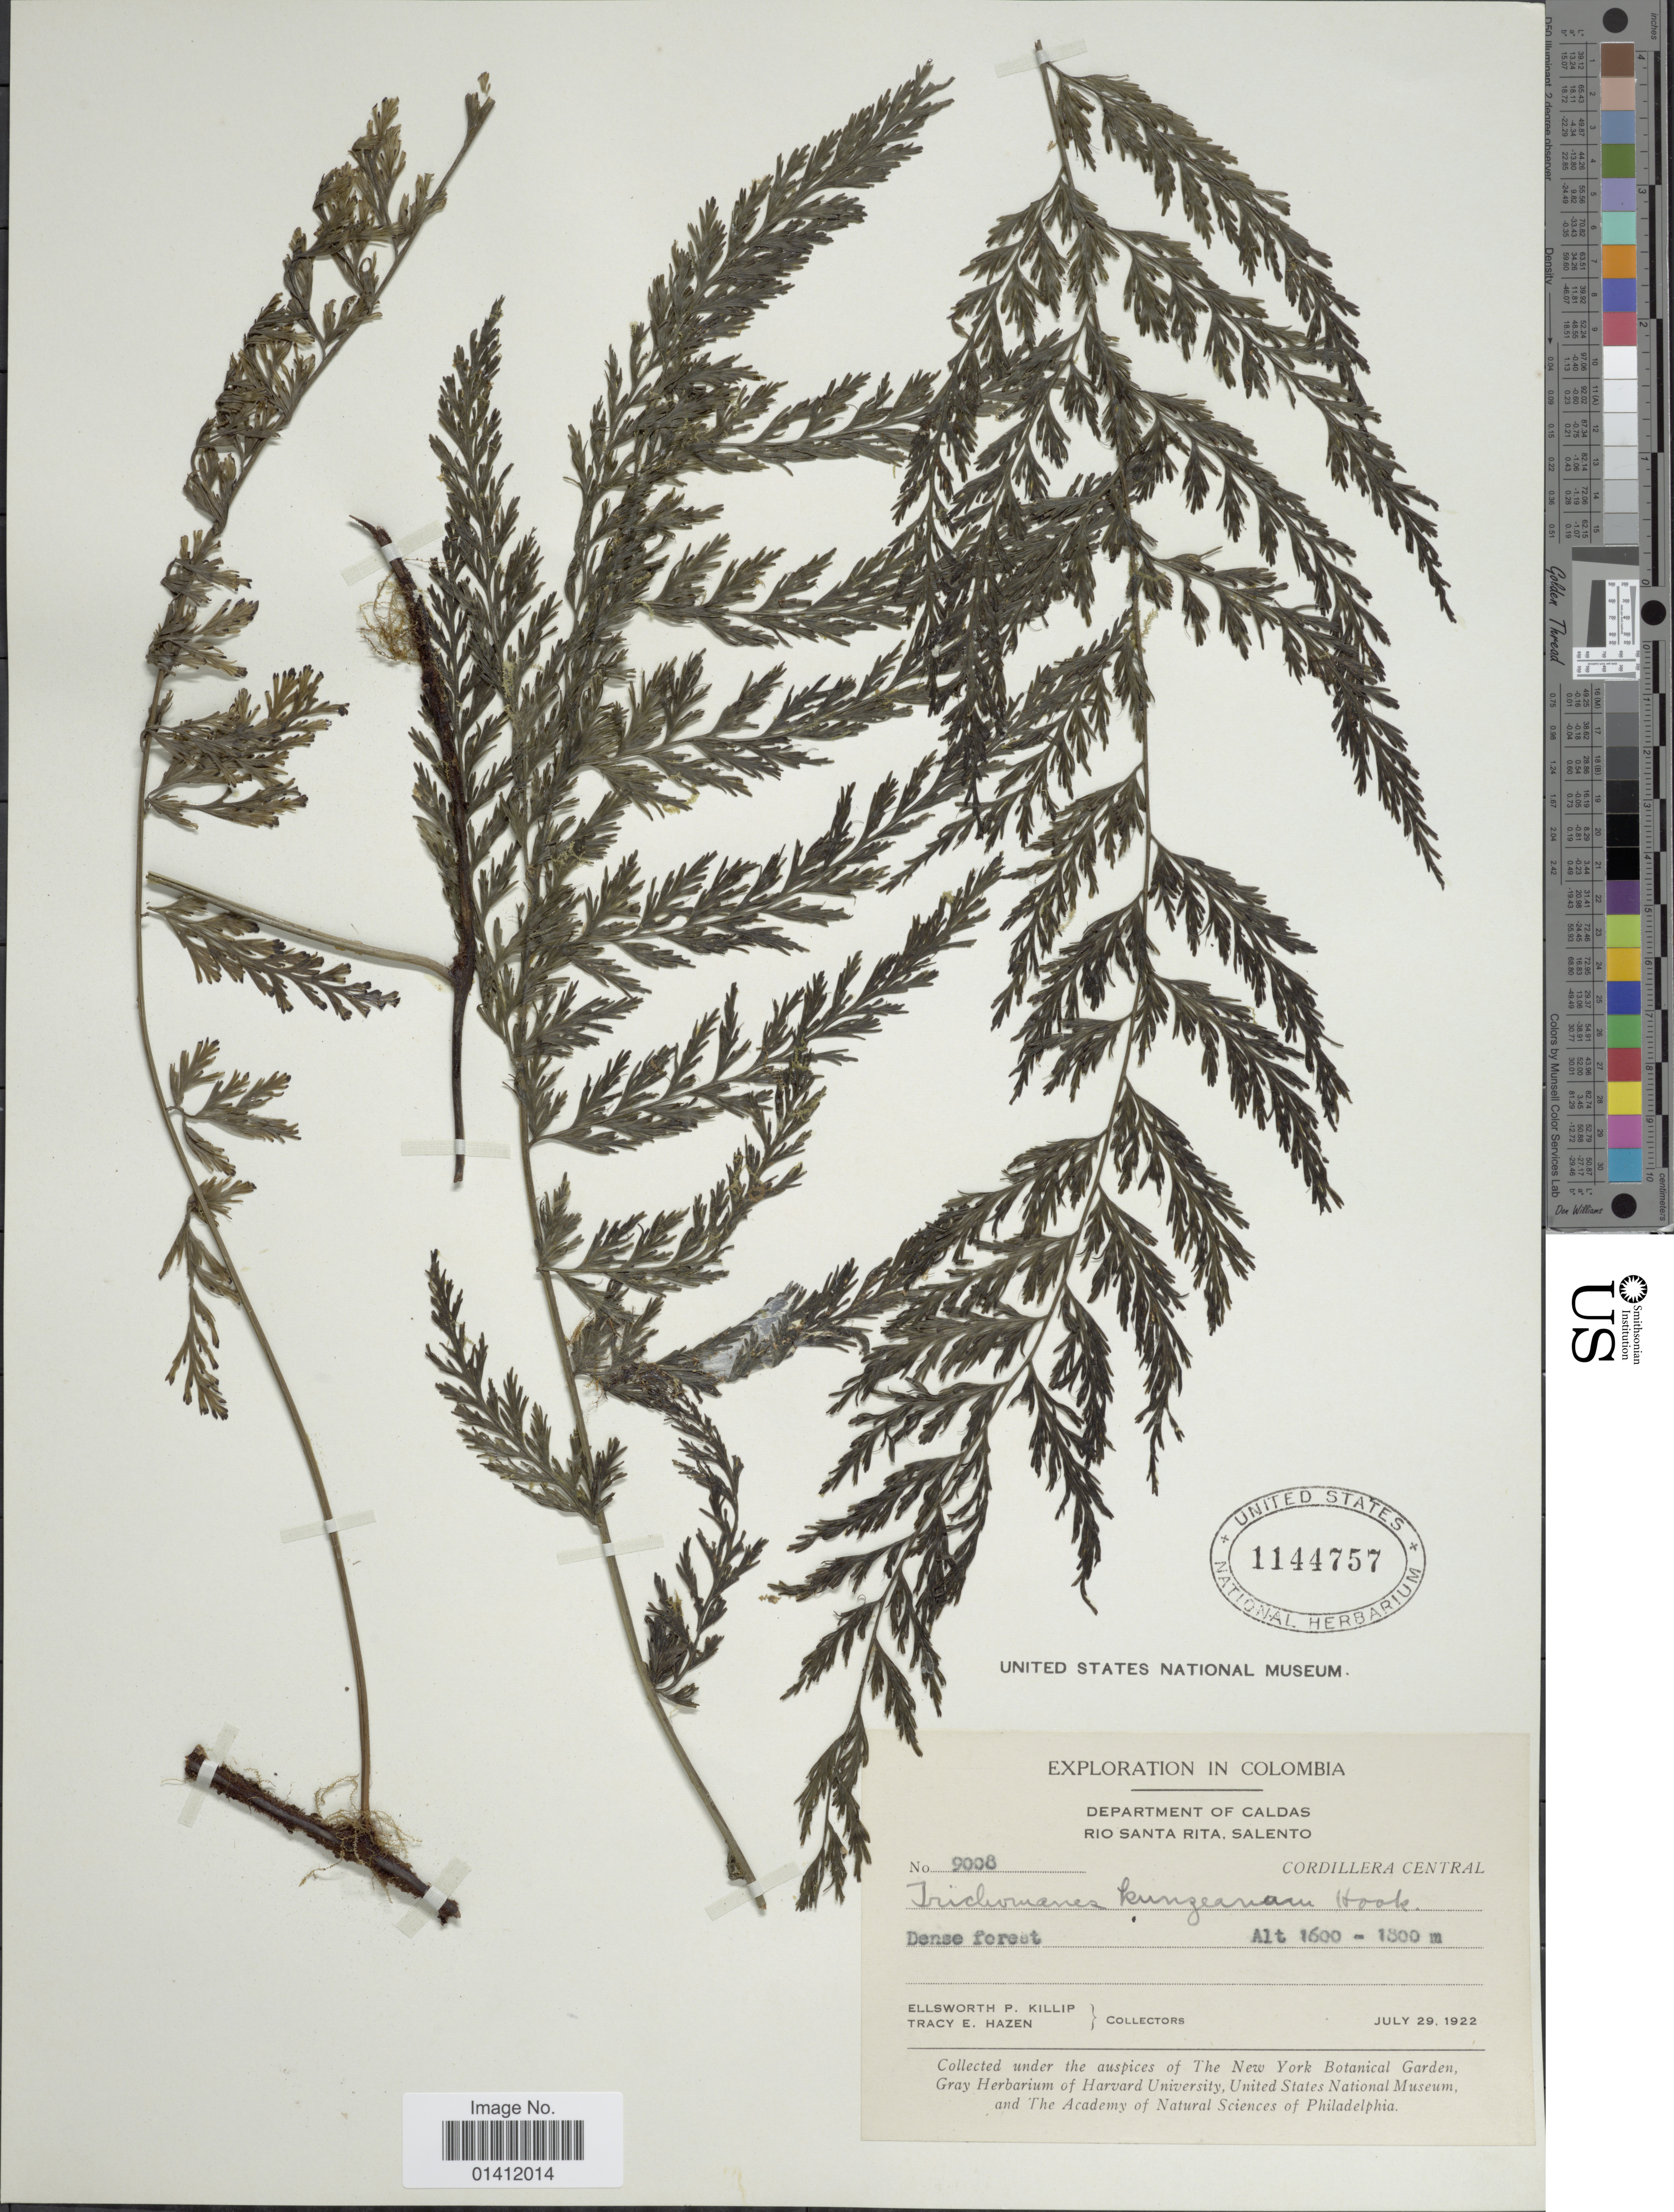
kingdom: Plantae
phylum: Tracheophyta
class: Polypodiopsida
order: Hymenophyllales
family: Hymenophyllaceae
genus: Vandenboschia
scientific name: Vandenboschia radicans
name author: (Sw.) Copel.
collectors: E. P. Killip & T. E. Hazen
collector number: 9008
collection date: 1922-07-29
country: Colombia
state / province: Caldas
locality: Department of Caldas. Rio Santa Rita, Salento.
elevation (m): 1600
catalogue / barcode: US 1144757